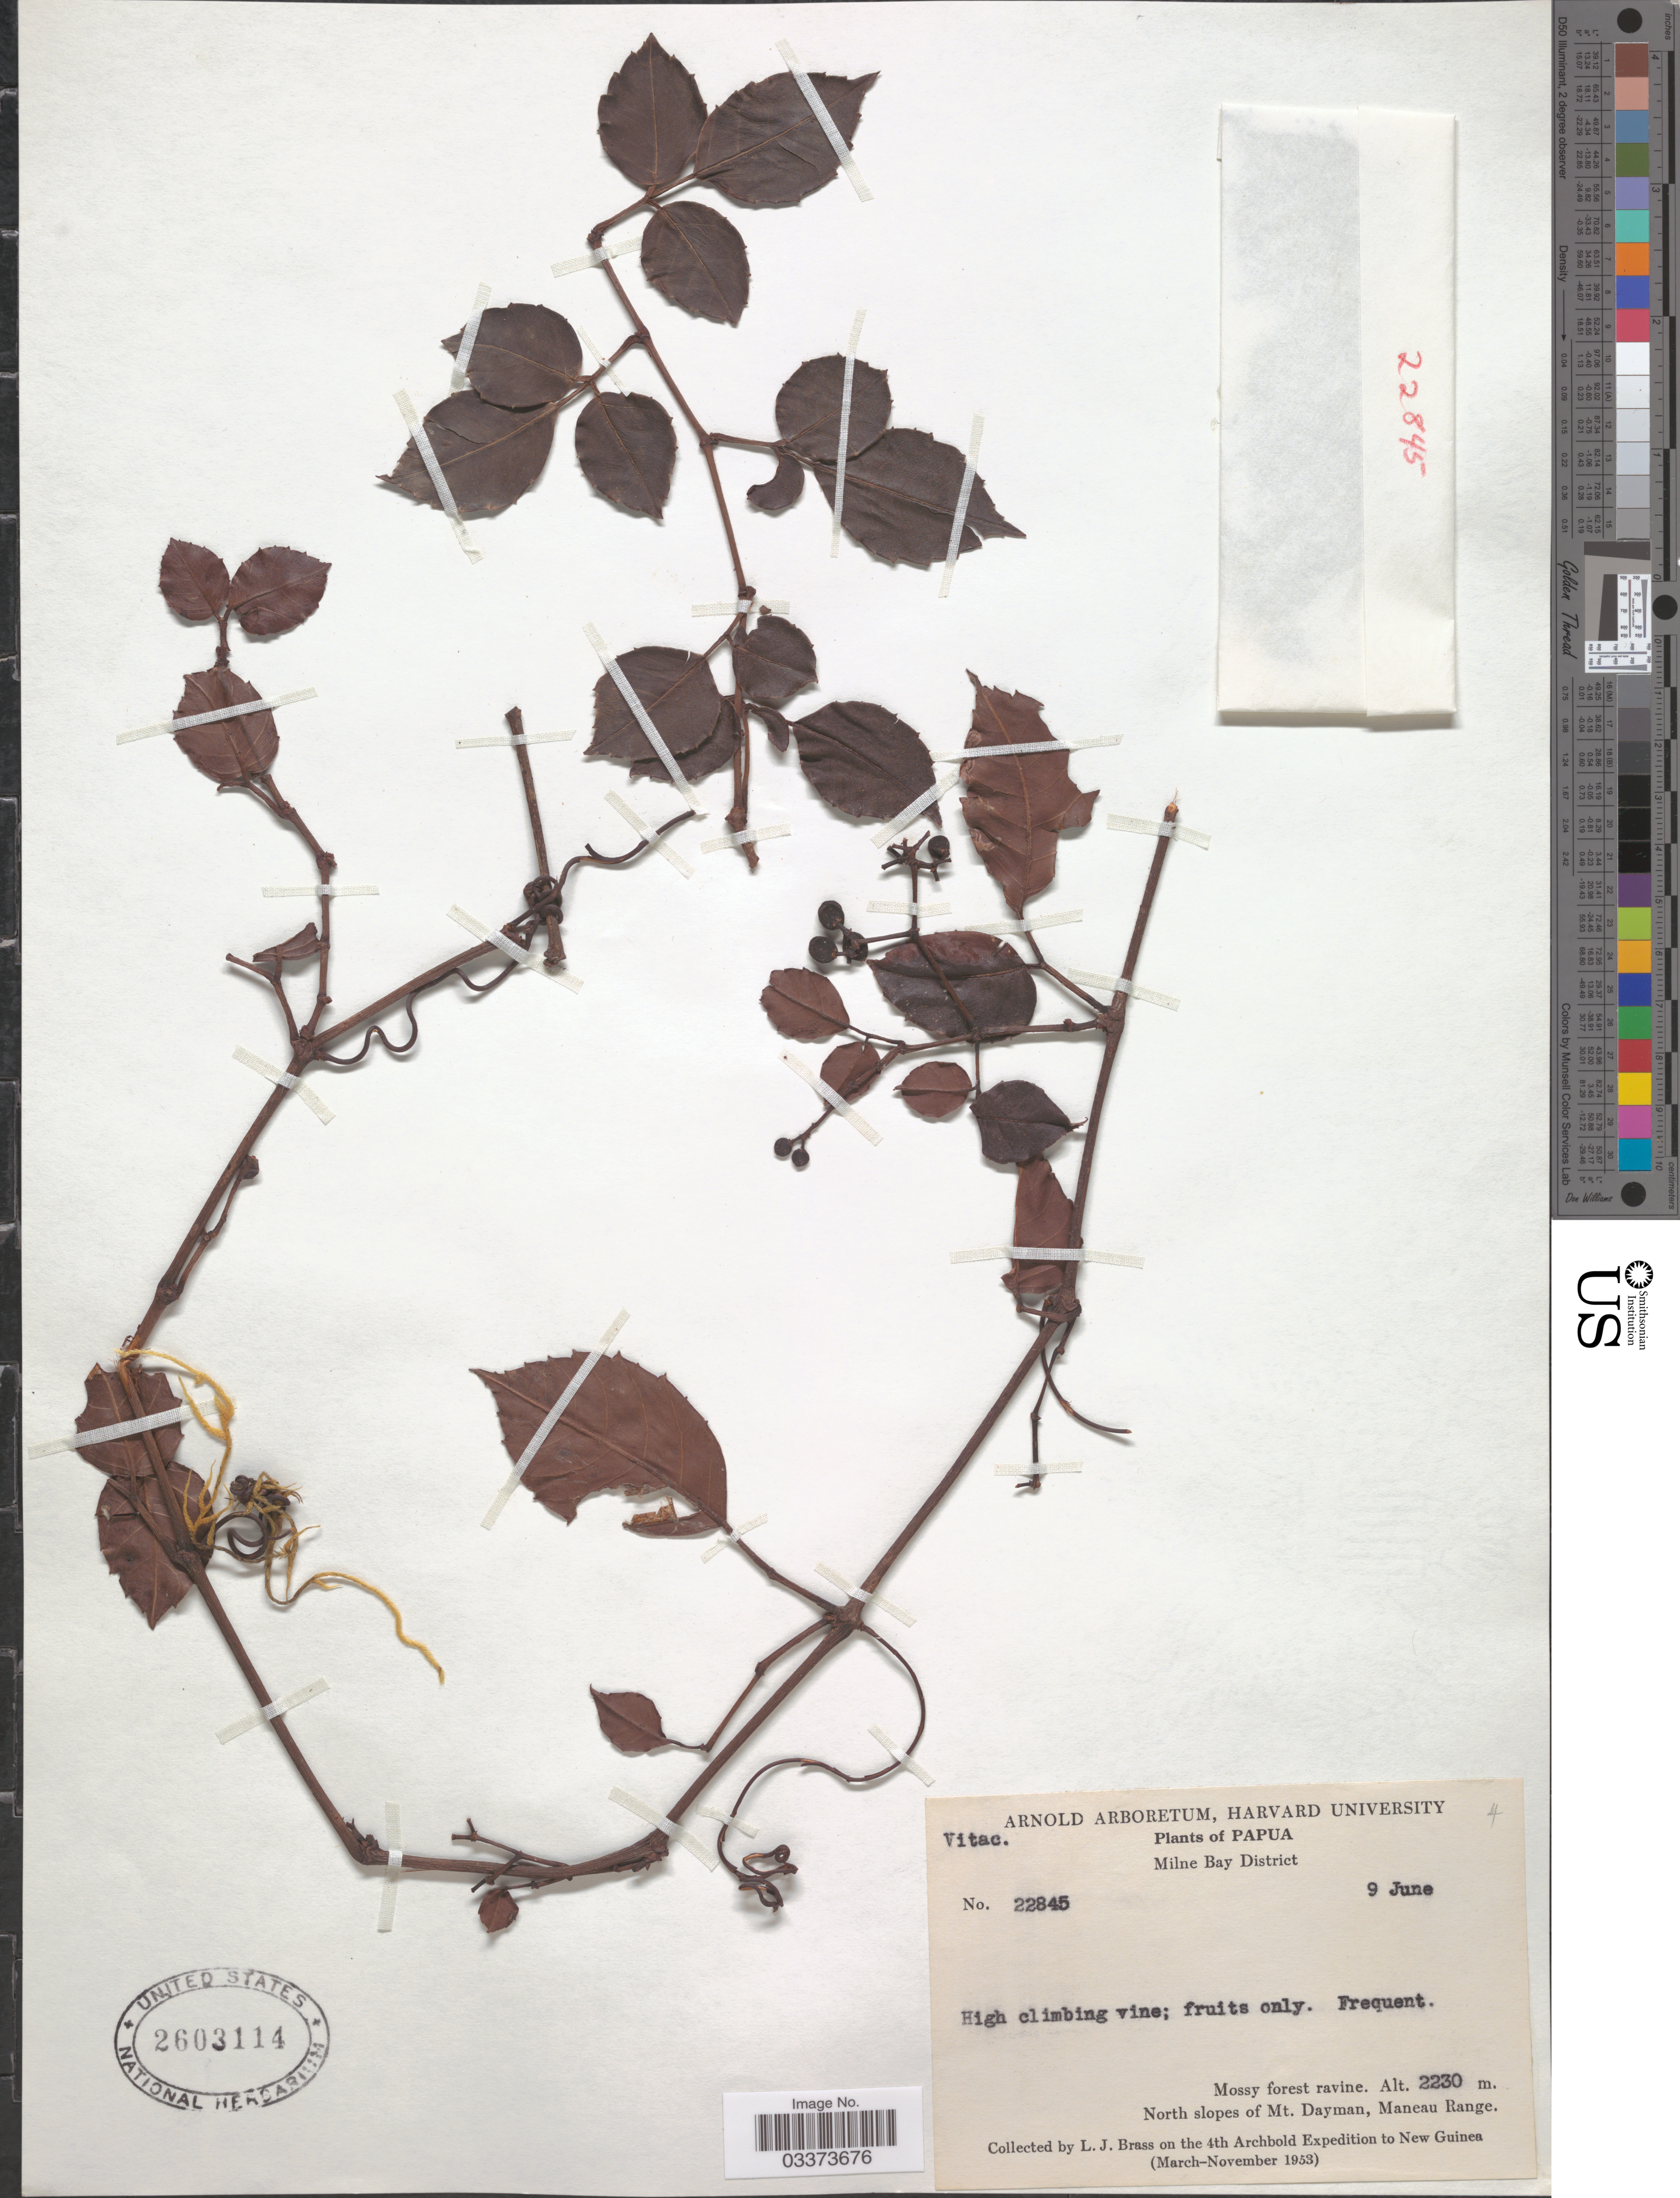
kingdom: Plantae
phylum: Tracheophyta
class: Magnoliopsida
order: Vitales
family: Vitaceae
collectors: L. J. Brass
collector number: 22845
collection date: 1953-06-09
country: Papua New Guinea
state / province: Milne Bay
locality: Papua. Milne Bay District. North slopes of Mt. Dayman, Maneau Range. New Guinea.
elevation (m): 2230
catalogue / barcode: US 2603114